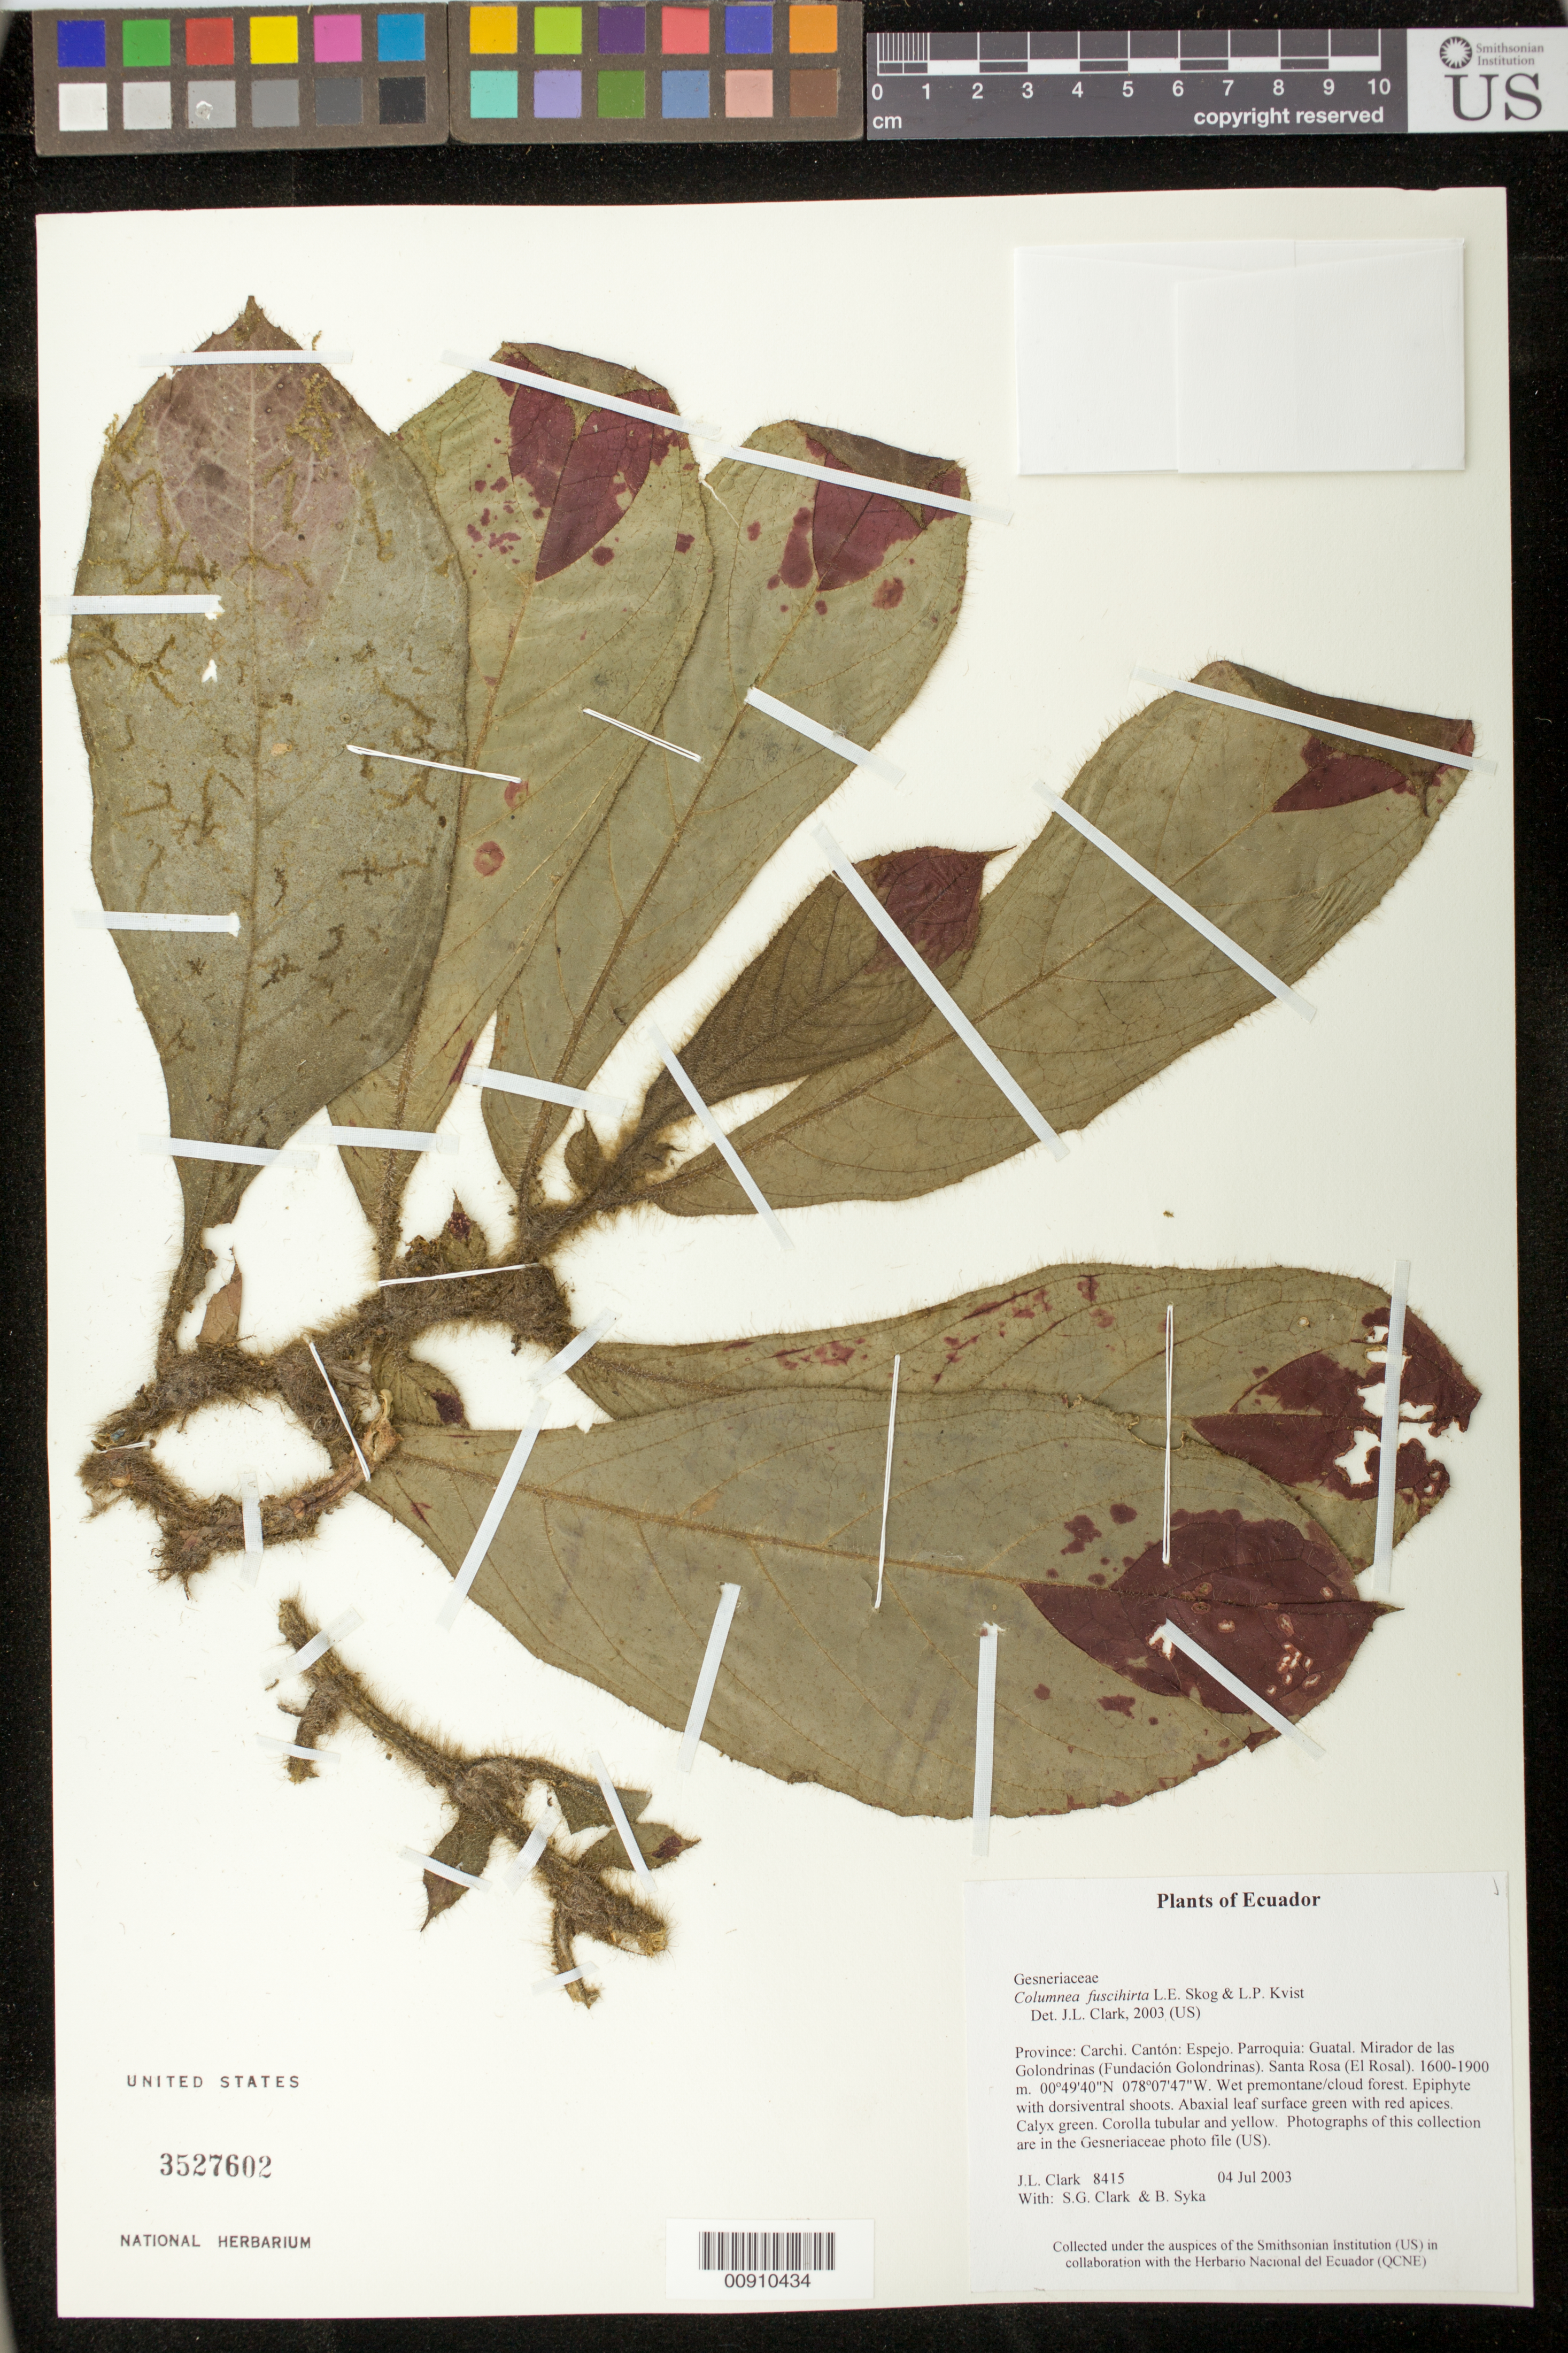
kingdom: Plantae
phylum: Tracheophyta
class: Magnoliopsida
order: Lamiales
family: Gesneriaceae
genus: Columnea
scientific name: Columnea fuscihirta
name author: L.P. Kvist & L.E. Skog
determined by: Clark, J. L., (SEL), The Marie Selby Botanical Garden (UNITED STATES)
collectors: J. L. Clark, S. G. Clark & B. Syka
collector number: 8415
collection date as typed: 04 Jul 2003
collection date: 2003-07-04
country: Ecuador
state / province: Carchi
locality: Espejo. Parroquia: Guatal. Mirador de las Golondrinas (Fundación Golondrinas). Santa Rosa (El Rosal).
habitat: Wet premontane/cloud forest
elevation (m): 1600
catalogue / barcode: US 3527602